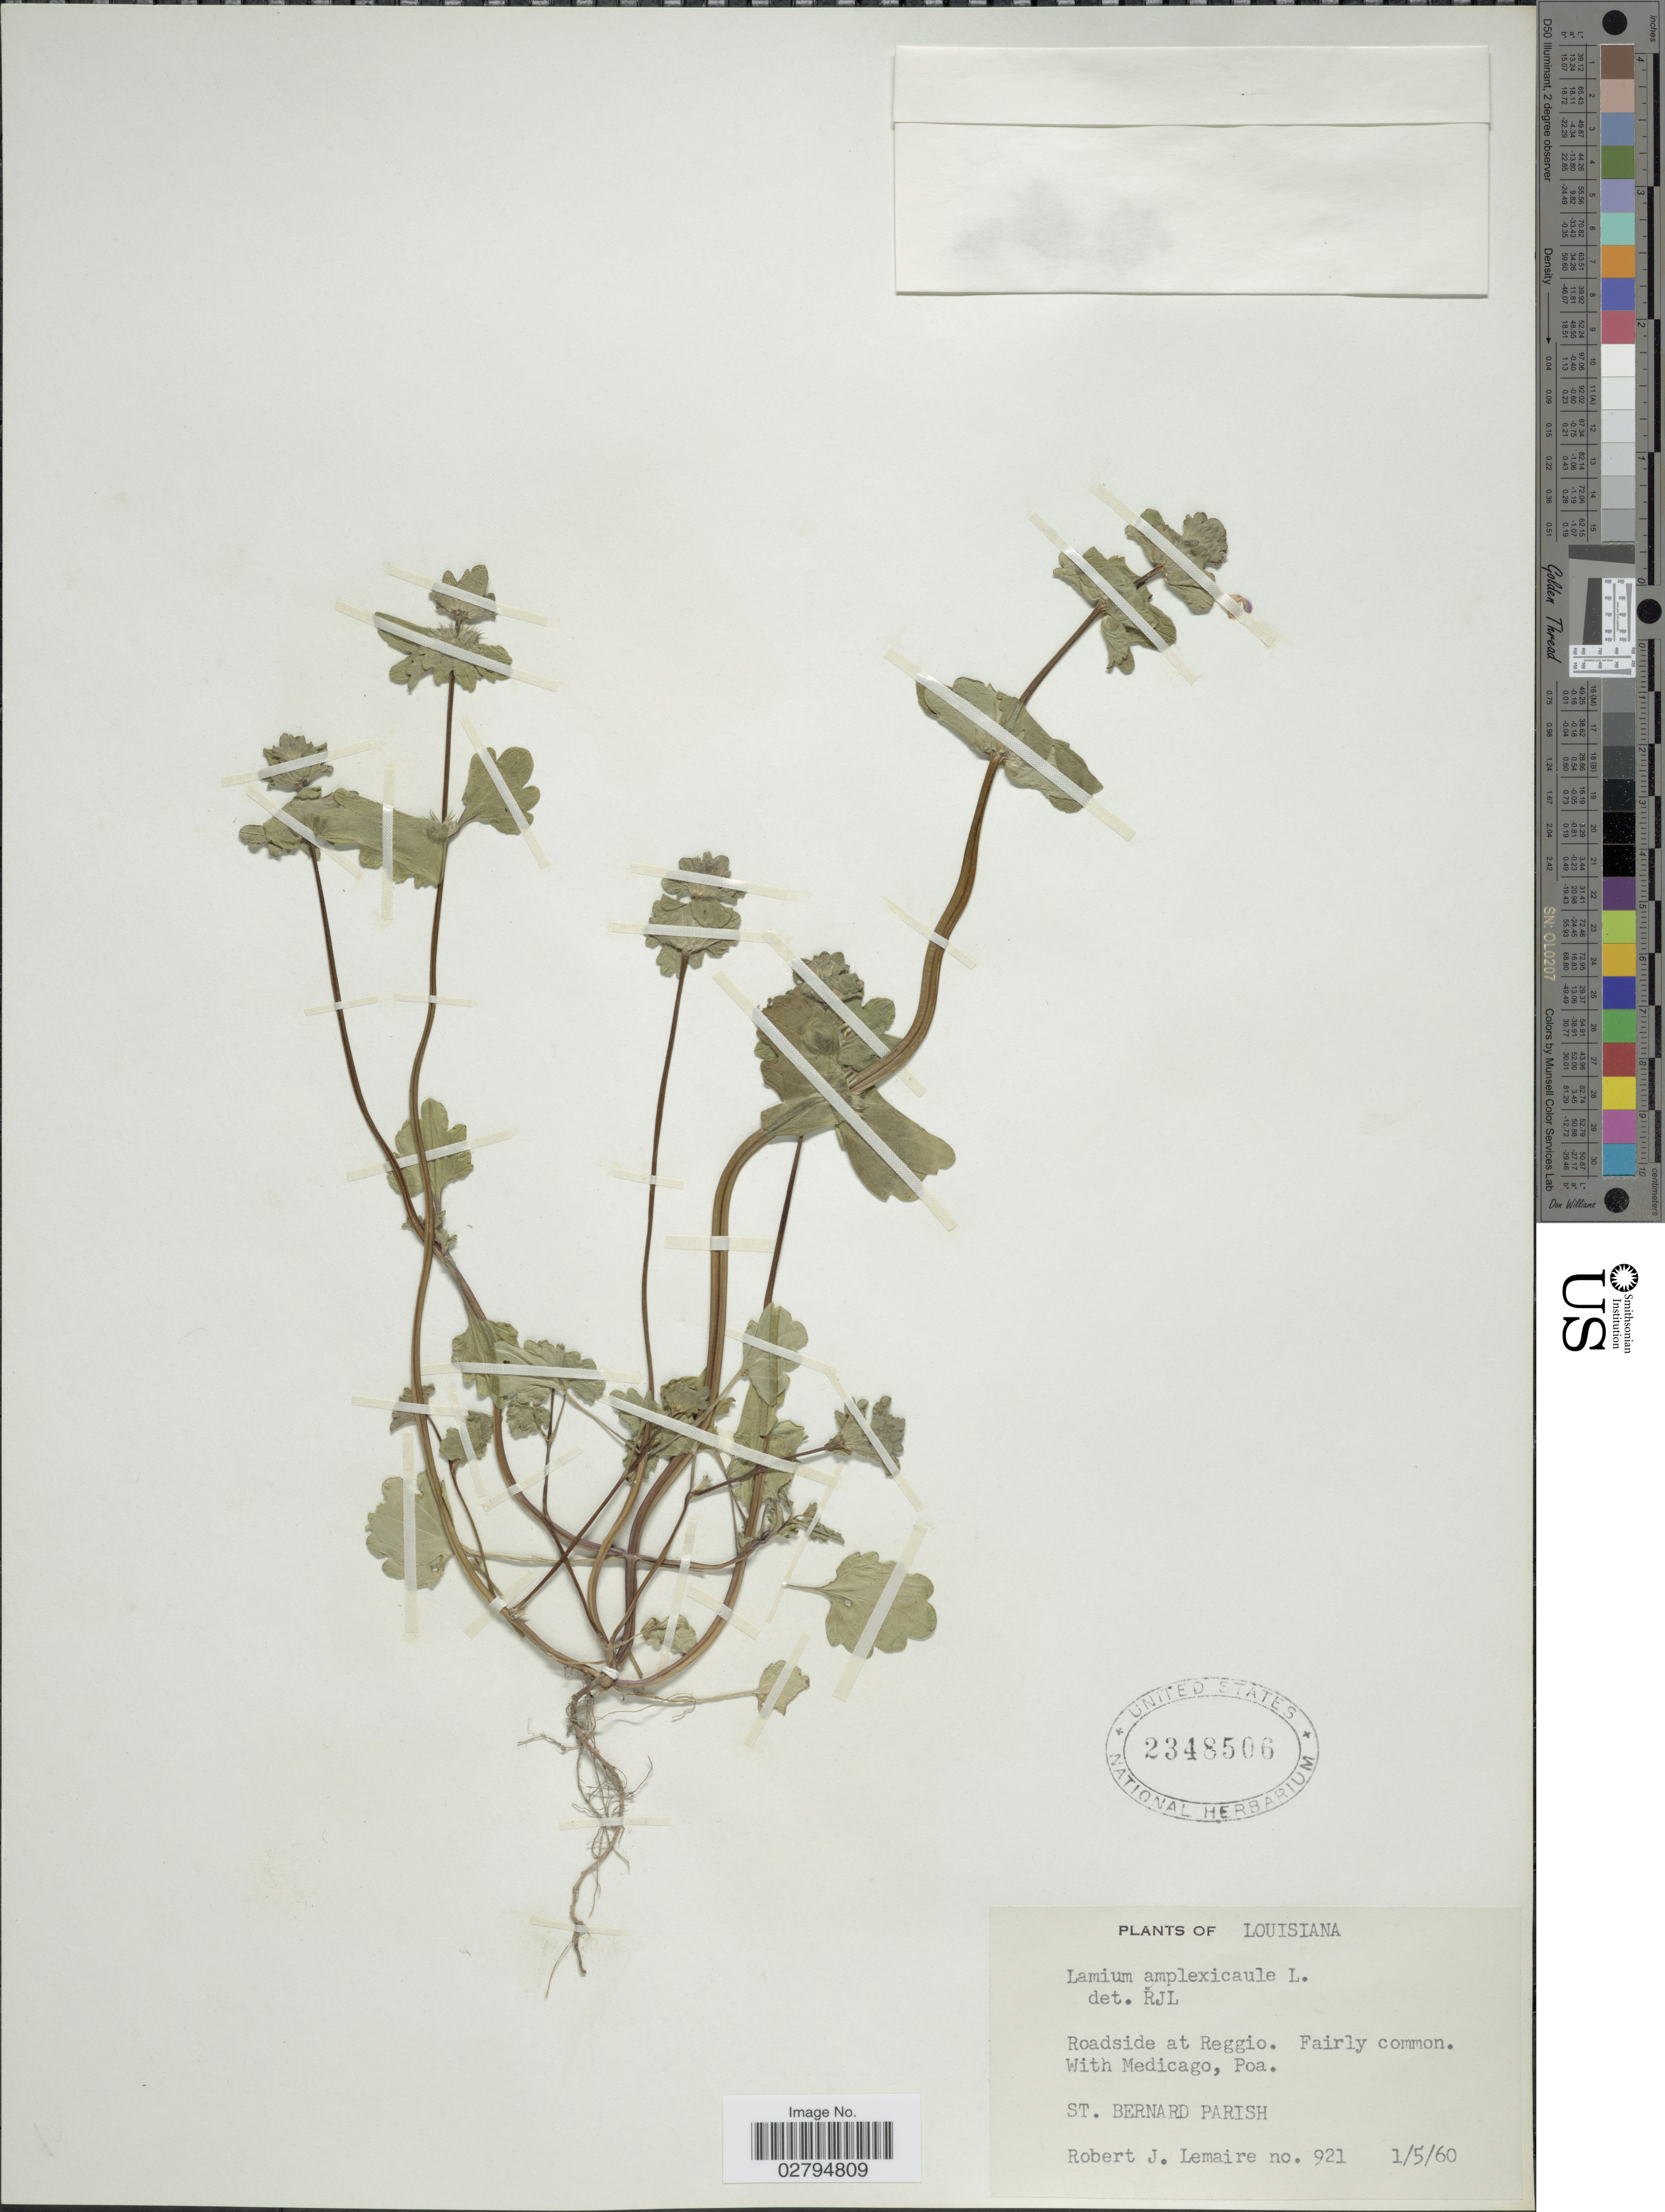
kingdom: Plantae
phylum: Tracheophyta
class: Magnoliopsida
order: Lamiales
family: Lamiaceae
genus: Lamium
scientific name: Lamium amplexicaule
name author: L.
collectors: R. J. Lemaire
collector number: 921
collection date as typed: Transcribed d/m/y: 1/5/60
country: United States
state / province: Louisiana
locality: Roadside at Reggio. St. Bernard Parish.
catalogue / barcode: US 2348506